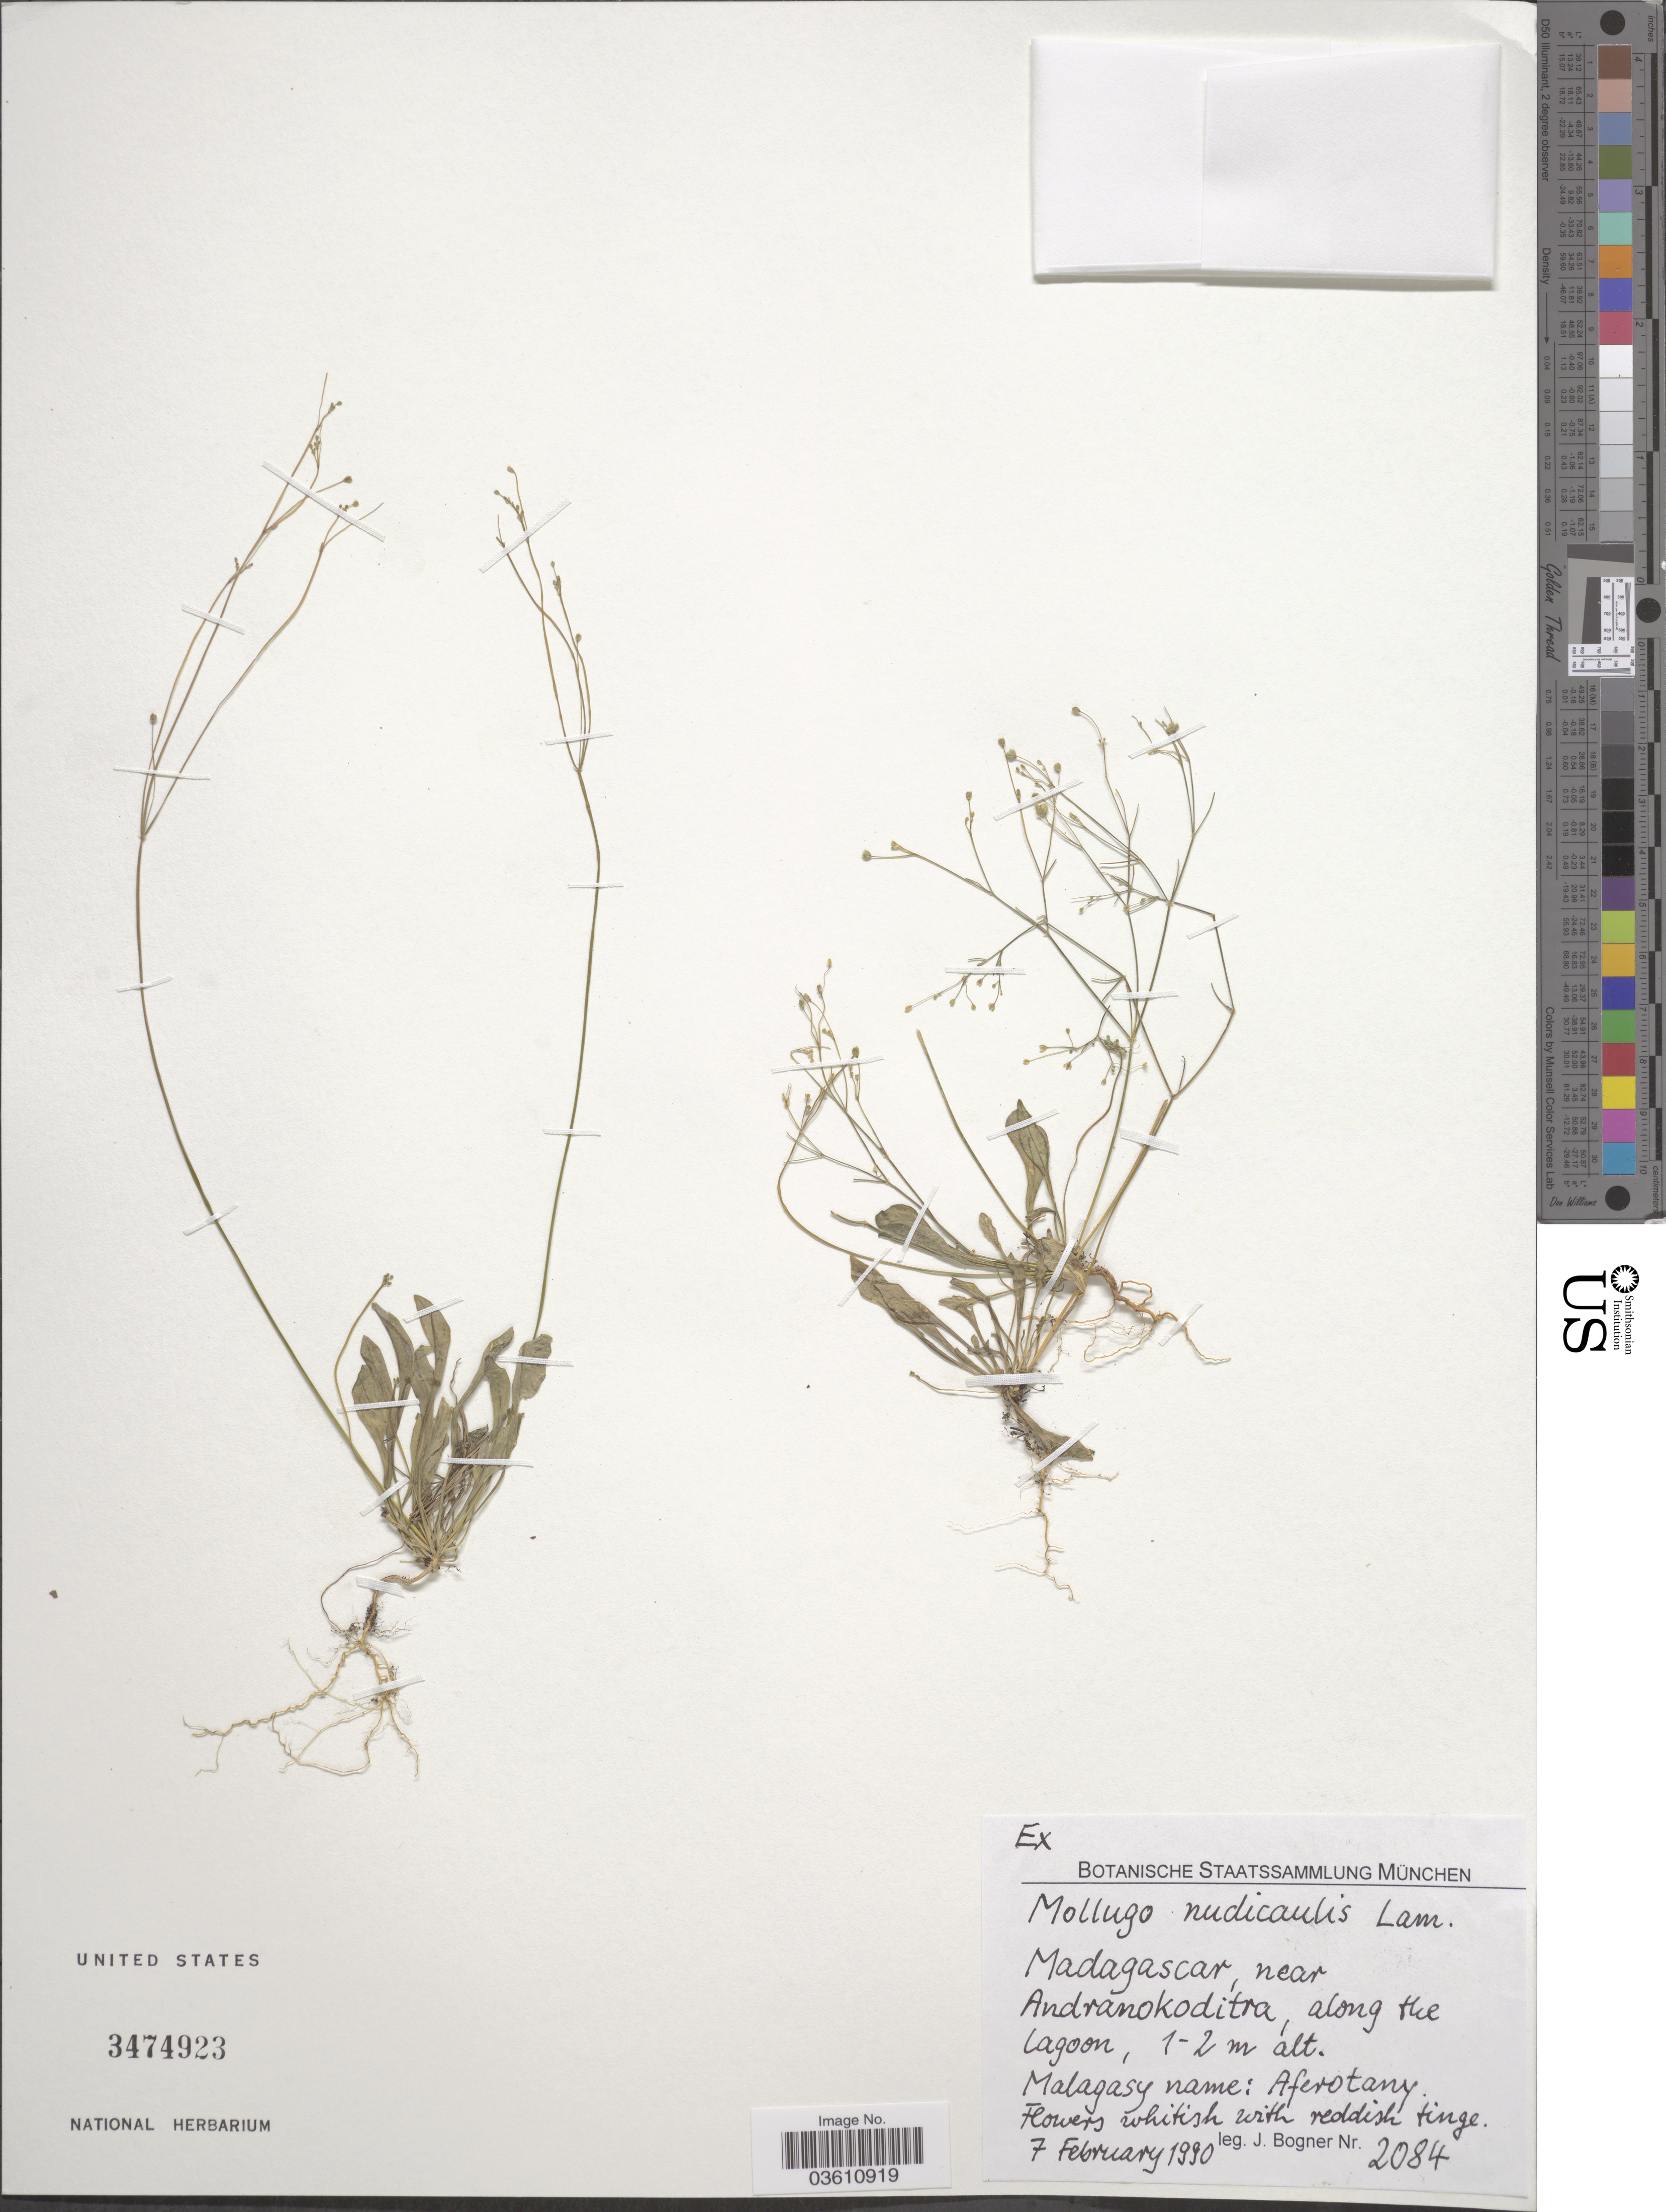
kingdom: Plantae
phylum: Tracheophyta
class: Magnoliopsida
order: Caryophyllales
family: Molluginaceae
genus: Paramollugo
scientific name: Paramollugo simulans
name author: Sukhor.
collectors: J. Bogner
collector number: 2084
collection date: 1990-02-07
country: Madagascar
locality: Near Andranokoditra, along the lagoon.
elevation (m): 1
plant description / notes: Cited by M. Thulin et al. Candollea 79(2): 213. 2024.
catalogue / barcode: US 3474923